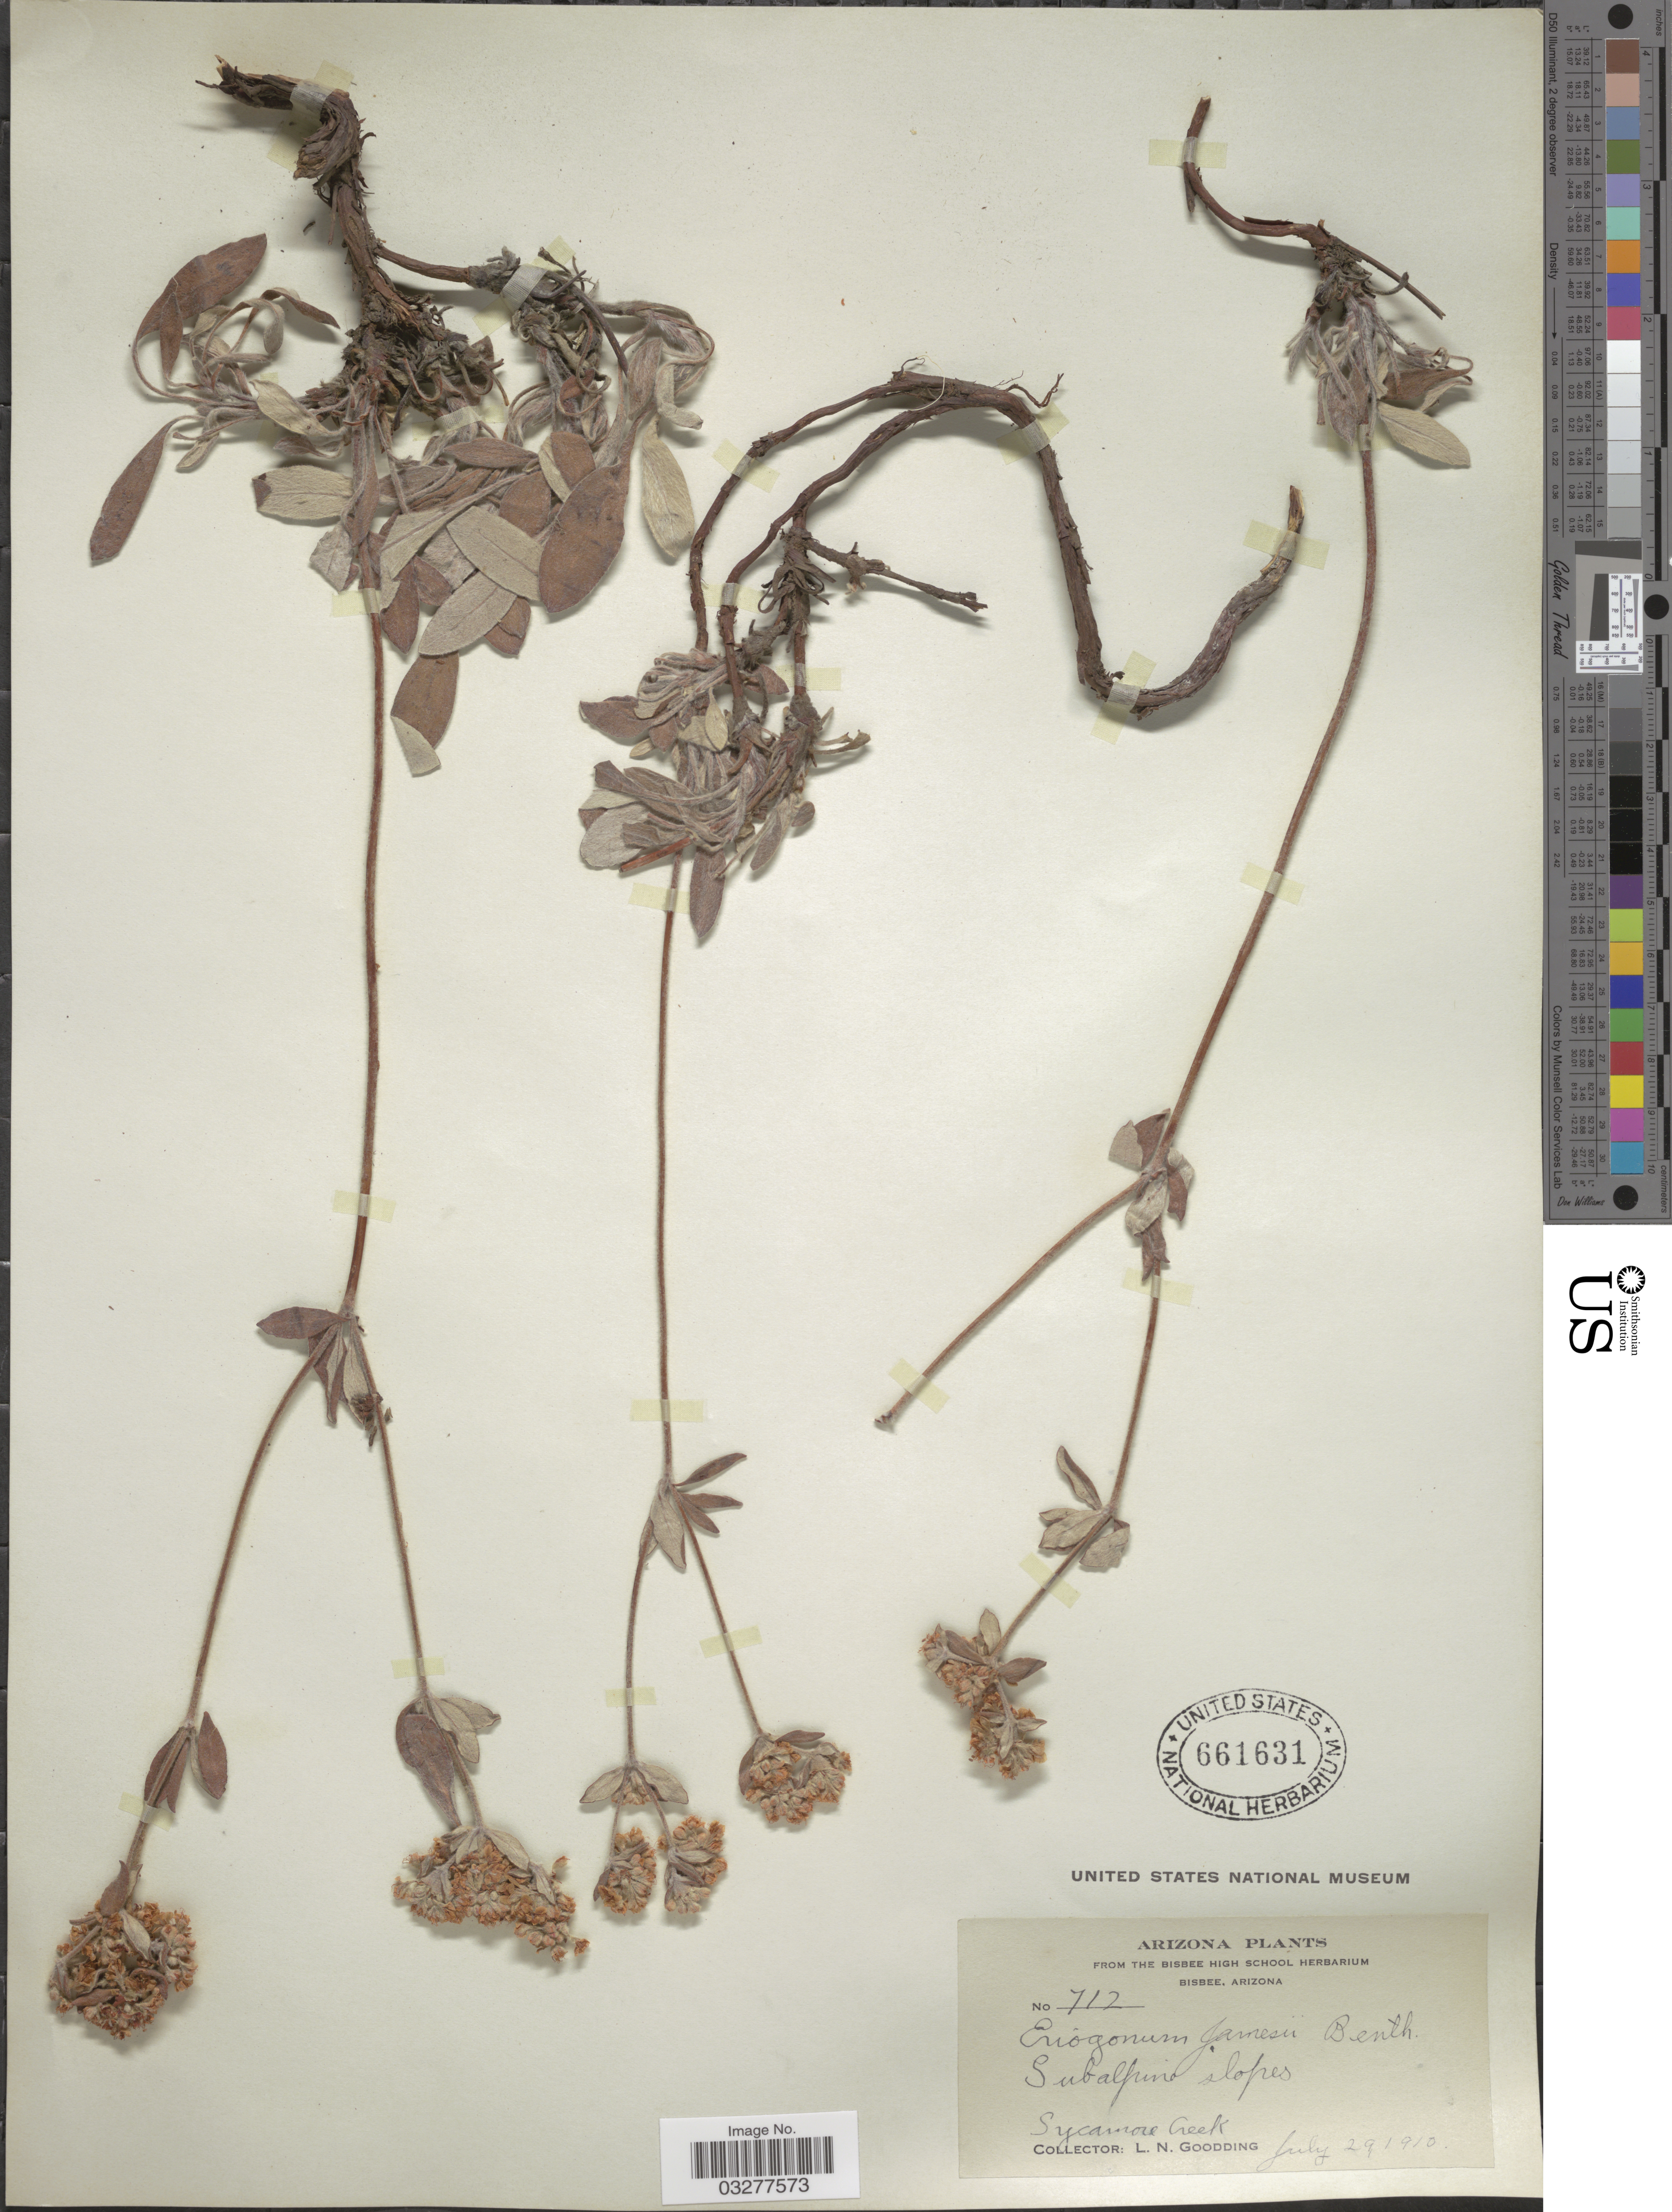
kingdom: Plantae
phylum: Tracheophyta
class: Magnoliopsida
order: Caryophyllales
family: Polygonaceae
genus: Eriogonum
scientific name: Eriogonum jamesii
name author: Benth.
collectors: L. N. Goodding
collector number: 712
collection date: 1910-07-29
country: United States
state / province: Arizona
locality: Subalpine slopes, Sycamore Creek.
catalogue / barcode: US 661631